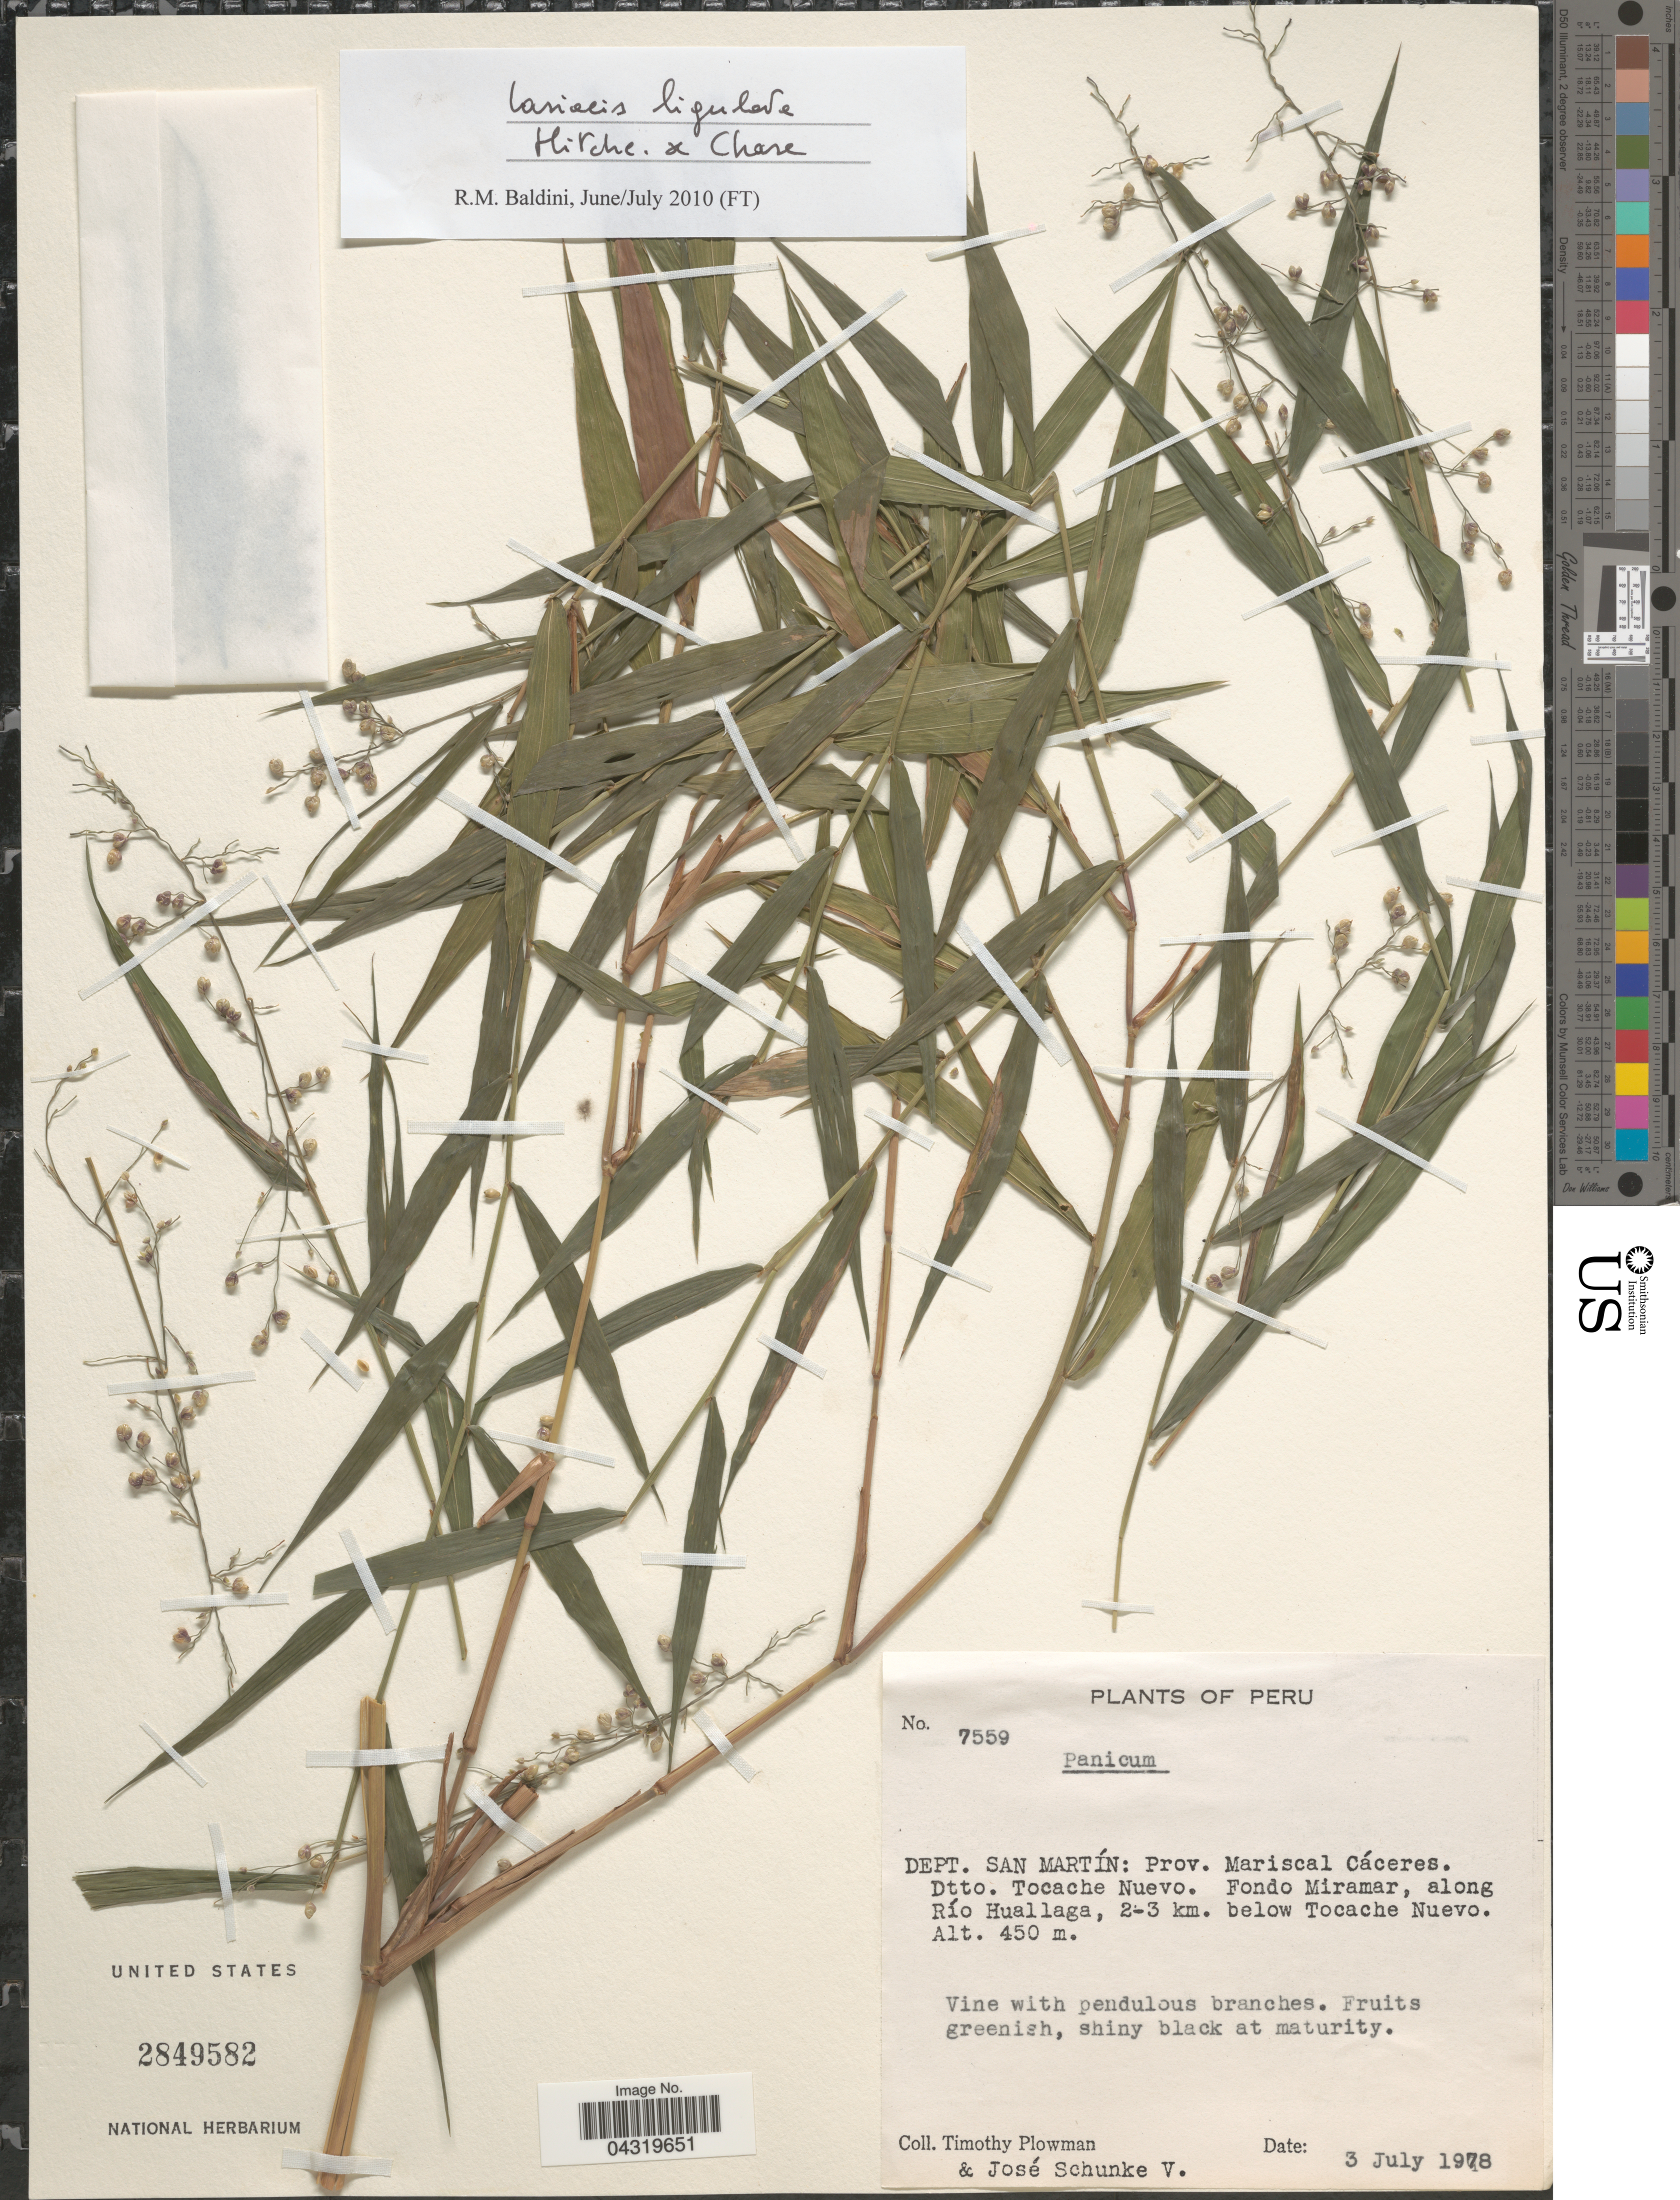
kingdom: Plantae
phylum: Tracheophyta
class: Liliopsida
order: Poales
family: Poaceae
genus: Lasiacis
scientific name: Lasiacis ligulata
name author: Hitchc. & Chase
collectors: T. Plowman & J. Schunke Vigo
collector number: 7559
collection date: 1978-07-03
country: Peru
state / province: San Martín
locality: Dept. San Martín: Prov. Mariscal Cáceres. Dtto. Tocache Nuevo. Fondo Miramar, along Río Huallaga, 2-3 km. below Tocache Nuevo.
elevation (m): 450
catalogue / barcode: US 2849582